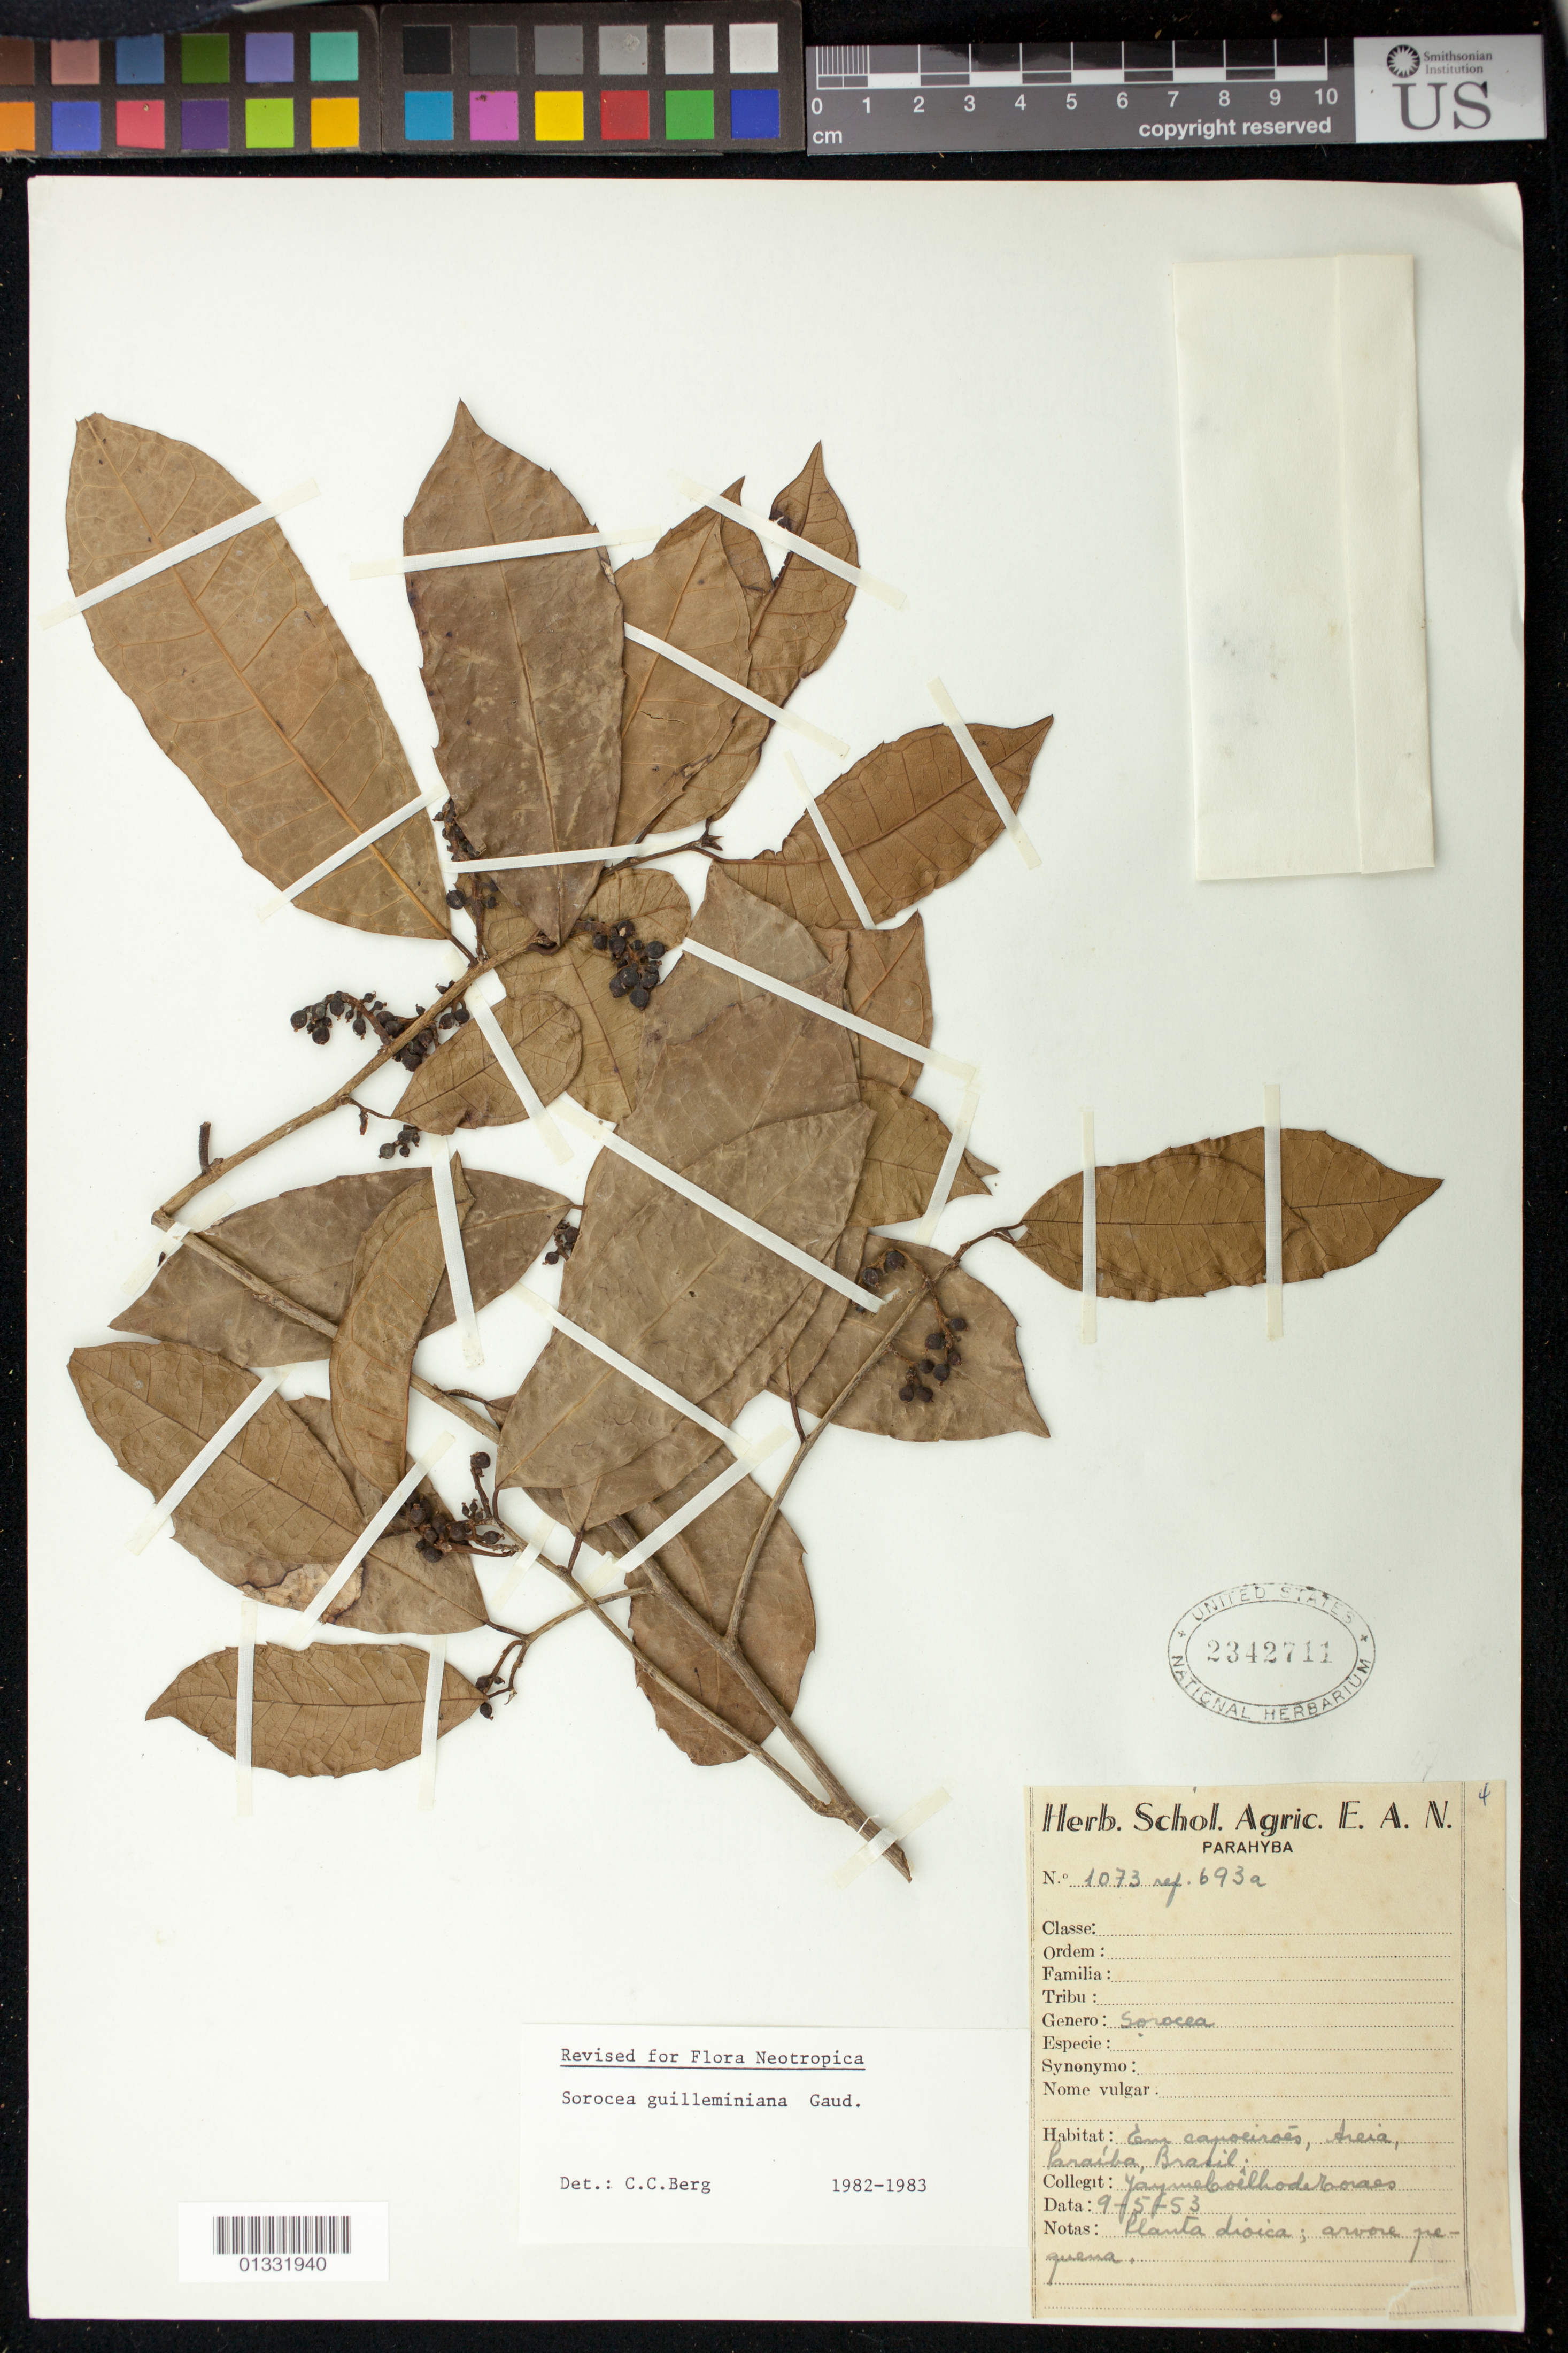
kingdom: Plantae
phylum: Tracheophyta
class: Magnoliopsida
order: Rosales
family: Moraceae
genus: Sorocea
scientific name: Sorocea guilleminiana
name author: Gaudich.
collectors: J. Coelho de Moraes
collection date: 1953-05-09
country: Brazil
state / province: Paraíba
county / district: Areia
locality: Em canoeirões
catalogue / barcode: US 2342711